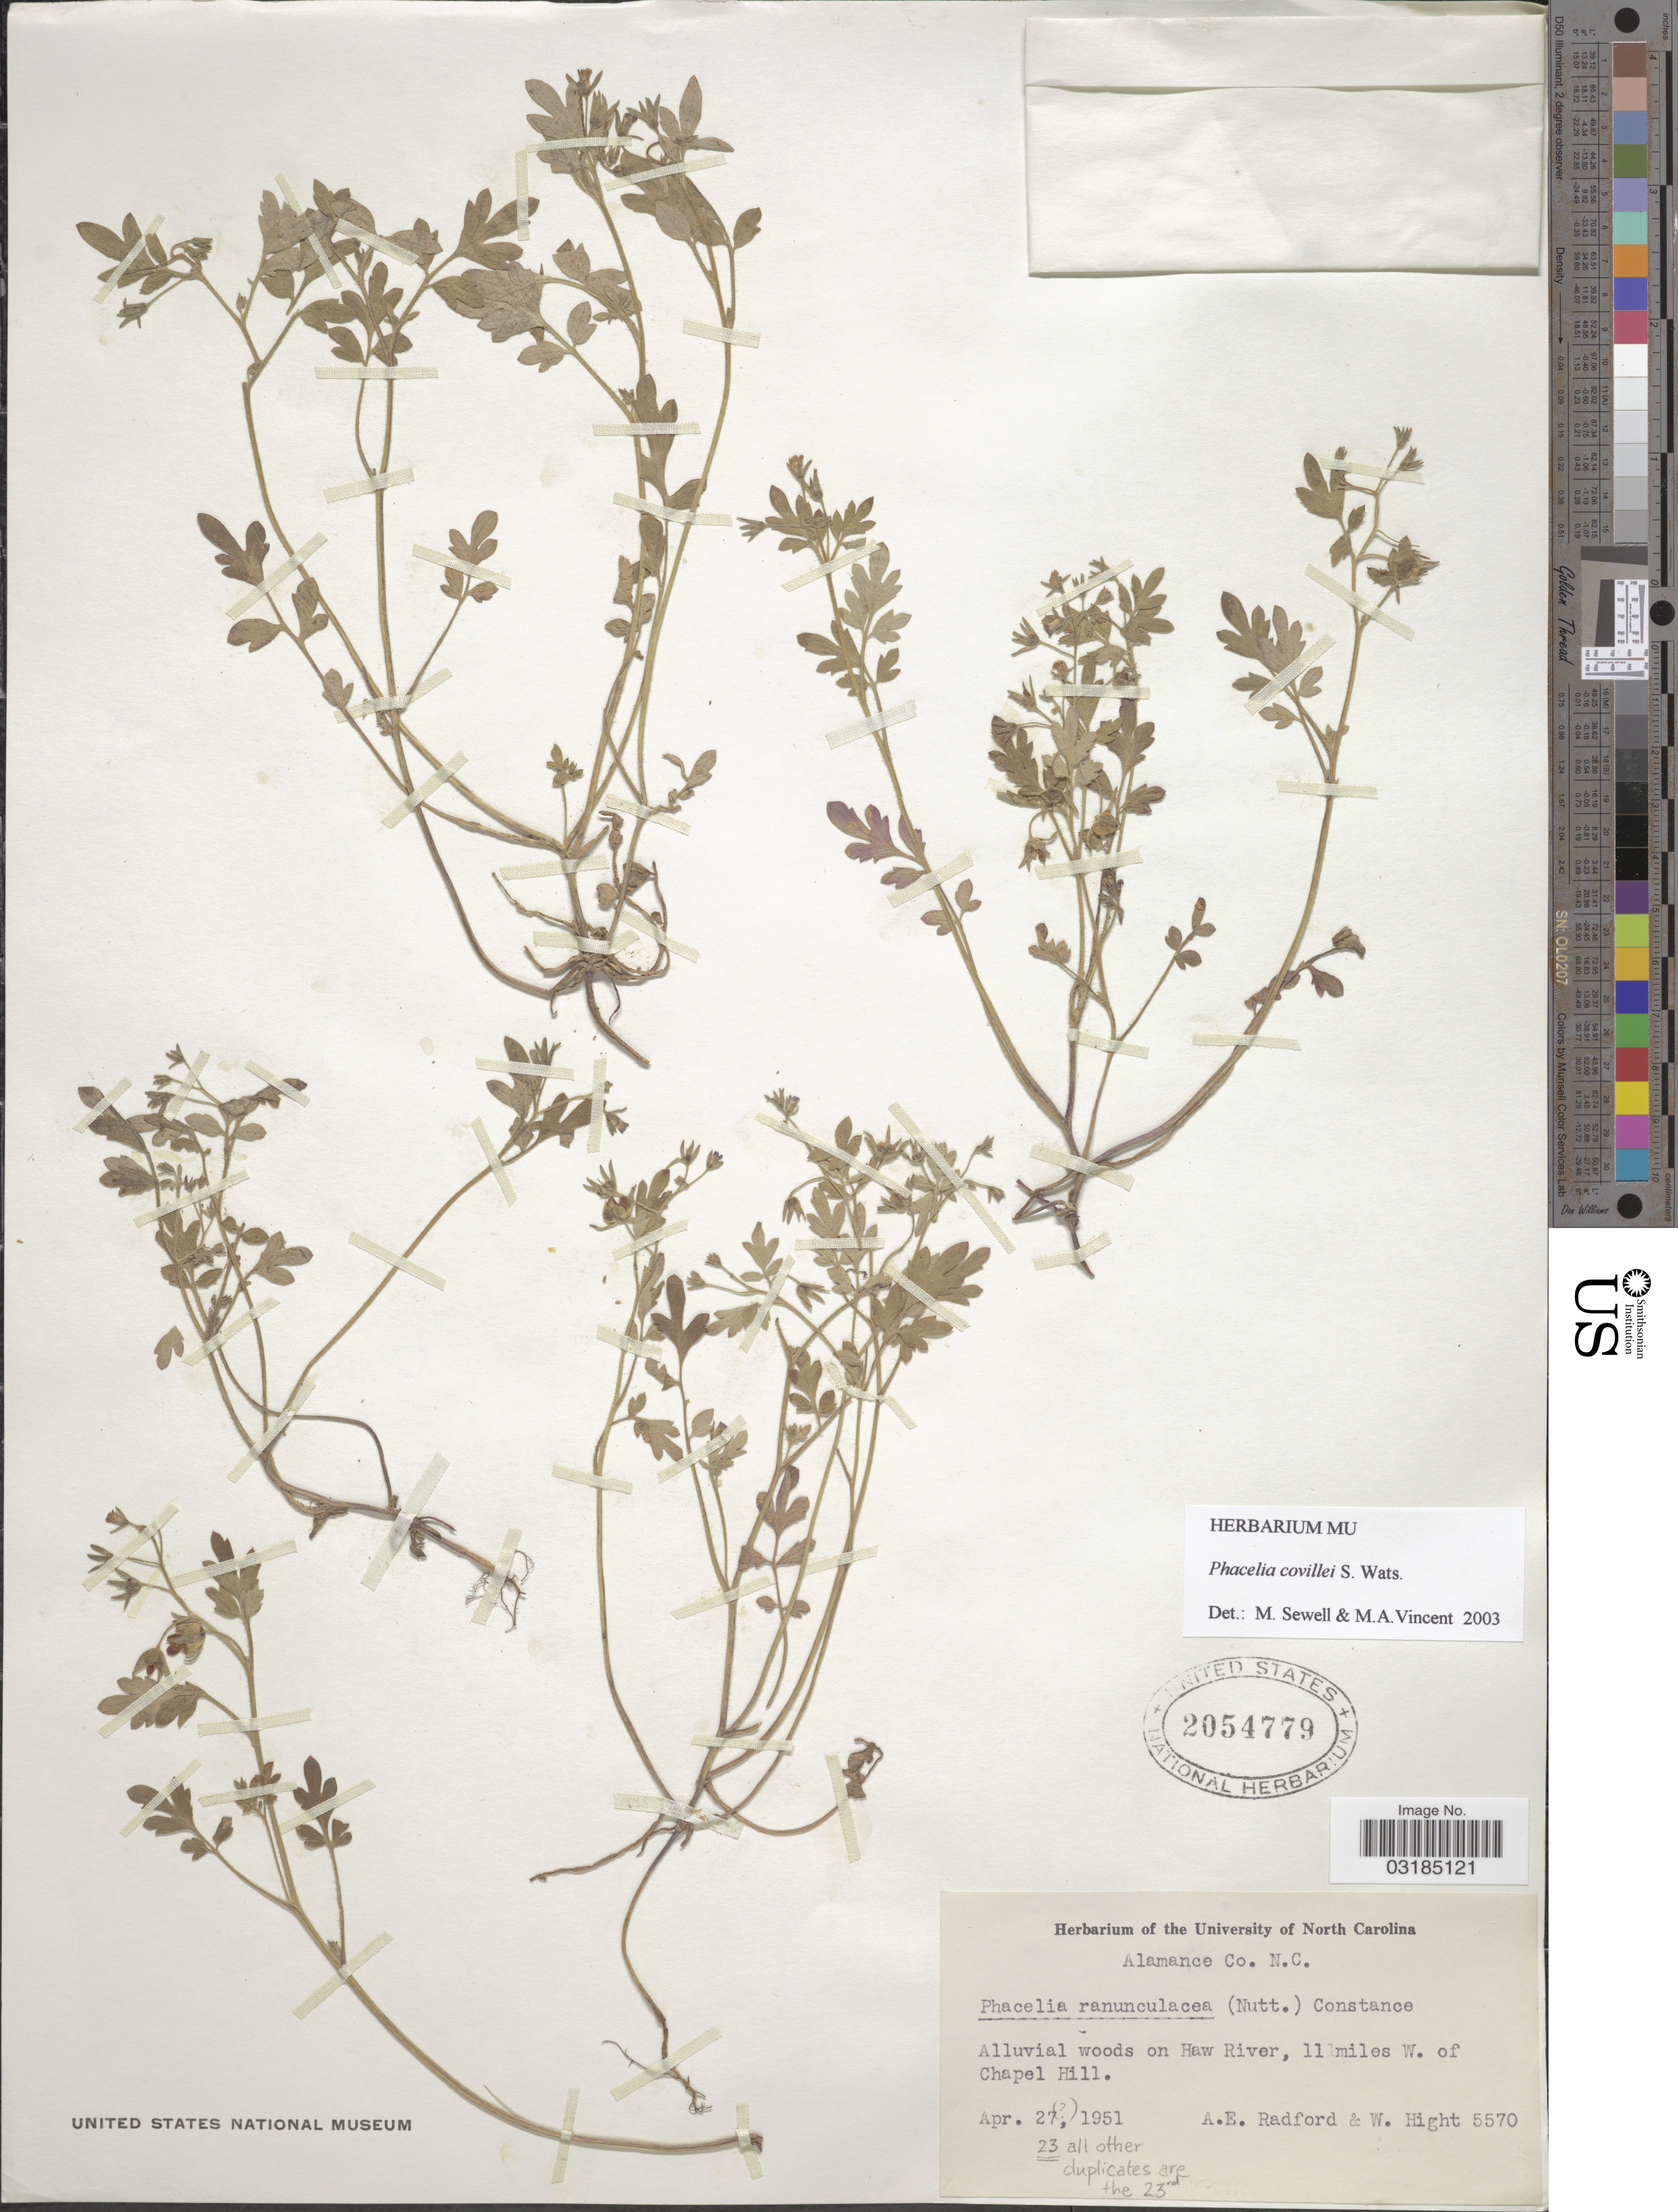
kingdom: Plantae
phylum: Tracheophyta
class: Magnoliopsida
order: Boraginales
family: Hydrophyllaceae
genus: Phacelia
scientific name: Phacelia covillei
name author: S. Watson in A. Gray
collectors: A. E. Radford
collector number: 5570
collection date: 1951-04-27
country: United States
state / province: North Carolina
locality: Haw River, 11 miles W. of Chapel Hill. Alamance Co.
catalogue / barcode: US 2054779